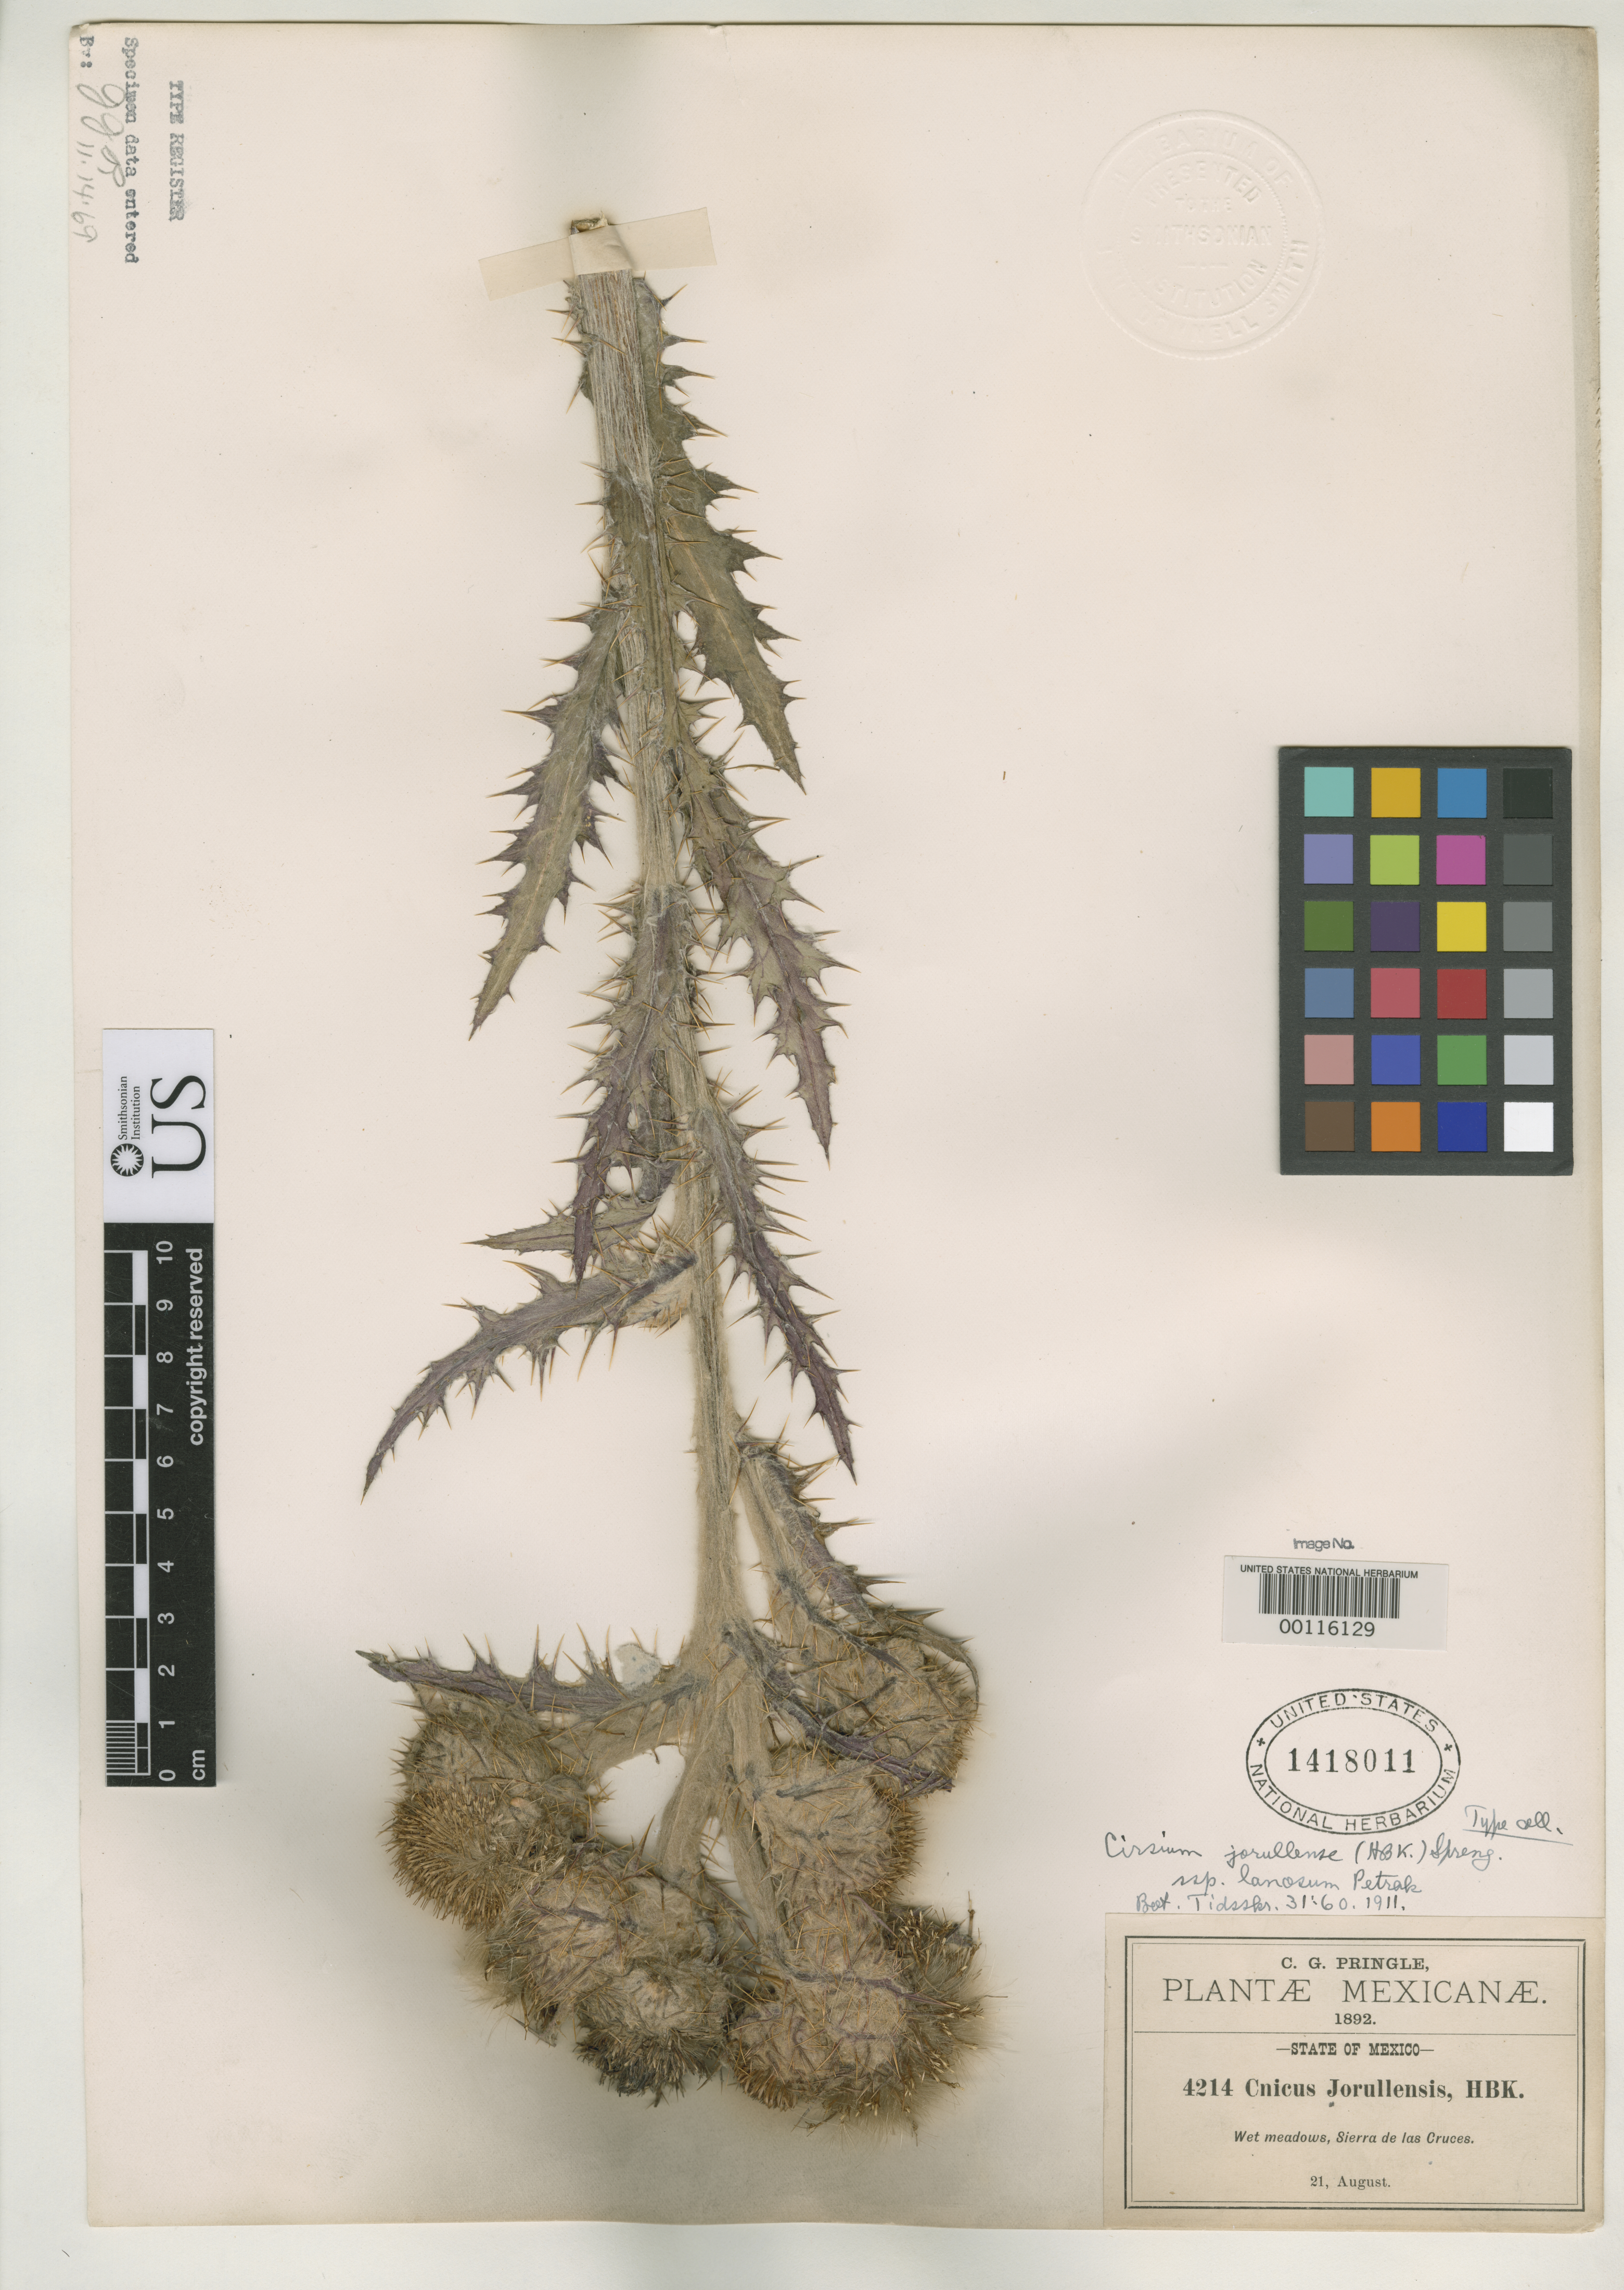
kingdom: Plantae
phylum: Tracheophyta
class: Magnoliopsida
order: Asterales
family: Asteraceae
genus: Cirsium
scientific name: Cirsium jorullense subsp. lanosum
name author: Petr.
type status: Type Collection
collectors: C. G. Pringle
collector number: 4214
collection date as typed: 21 Aug 1892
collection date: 1892-08-21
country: Mexico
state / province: México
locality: Sierra de Las Cruces.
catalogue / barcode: US 1418011